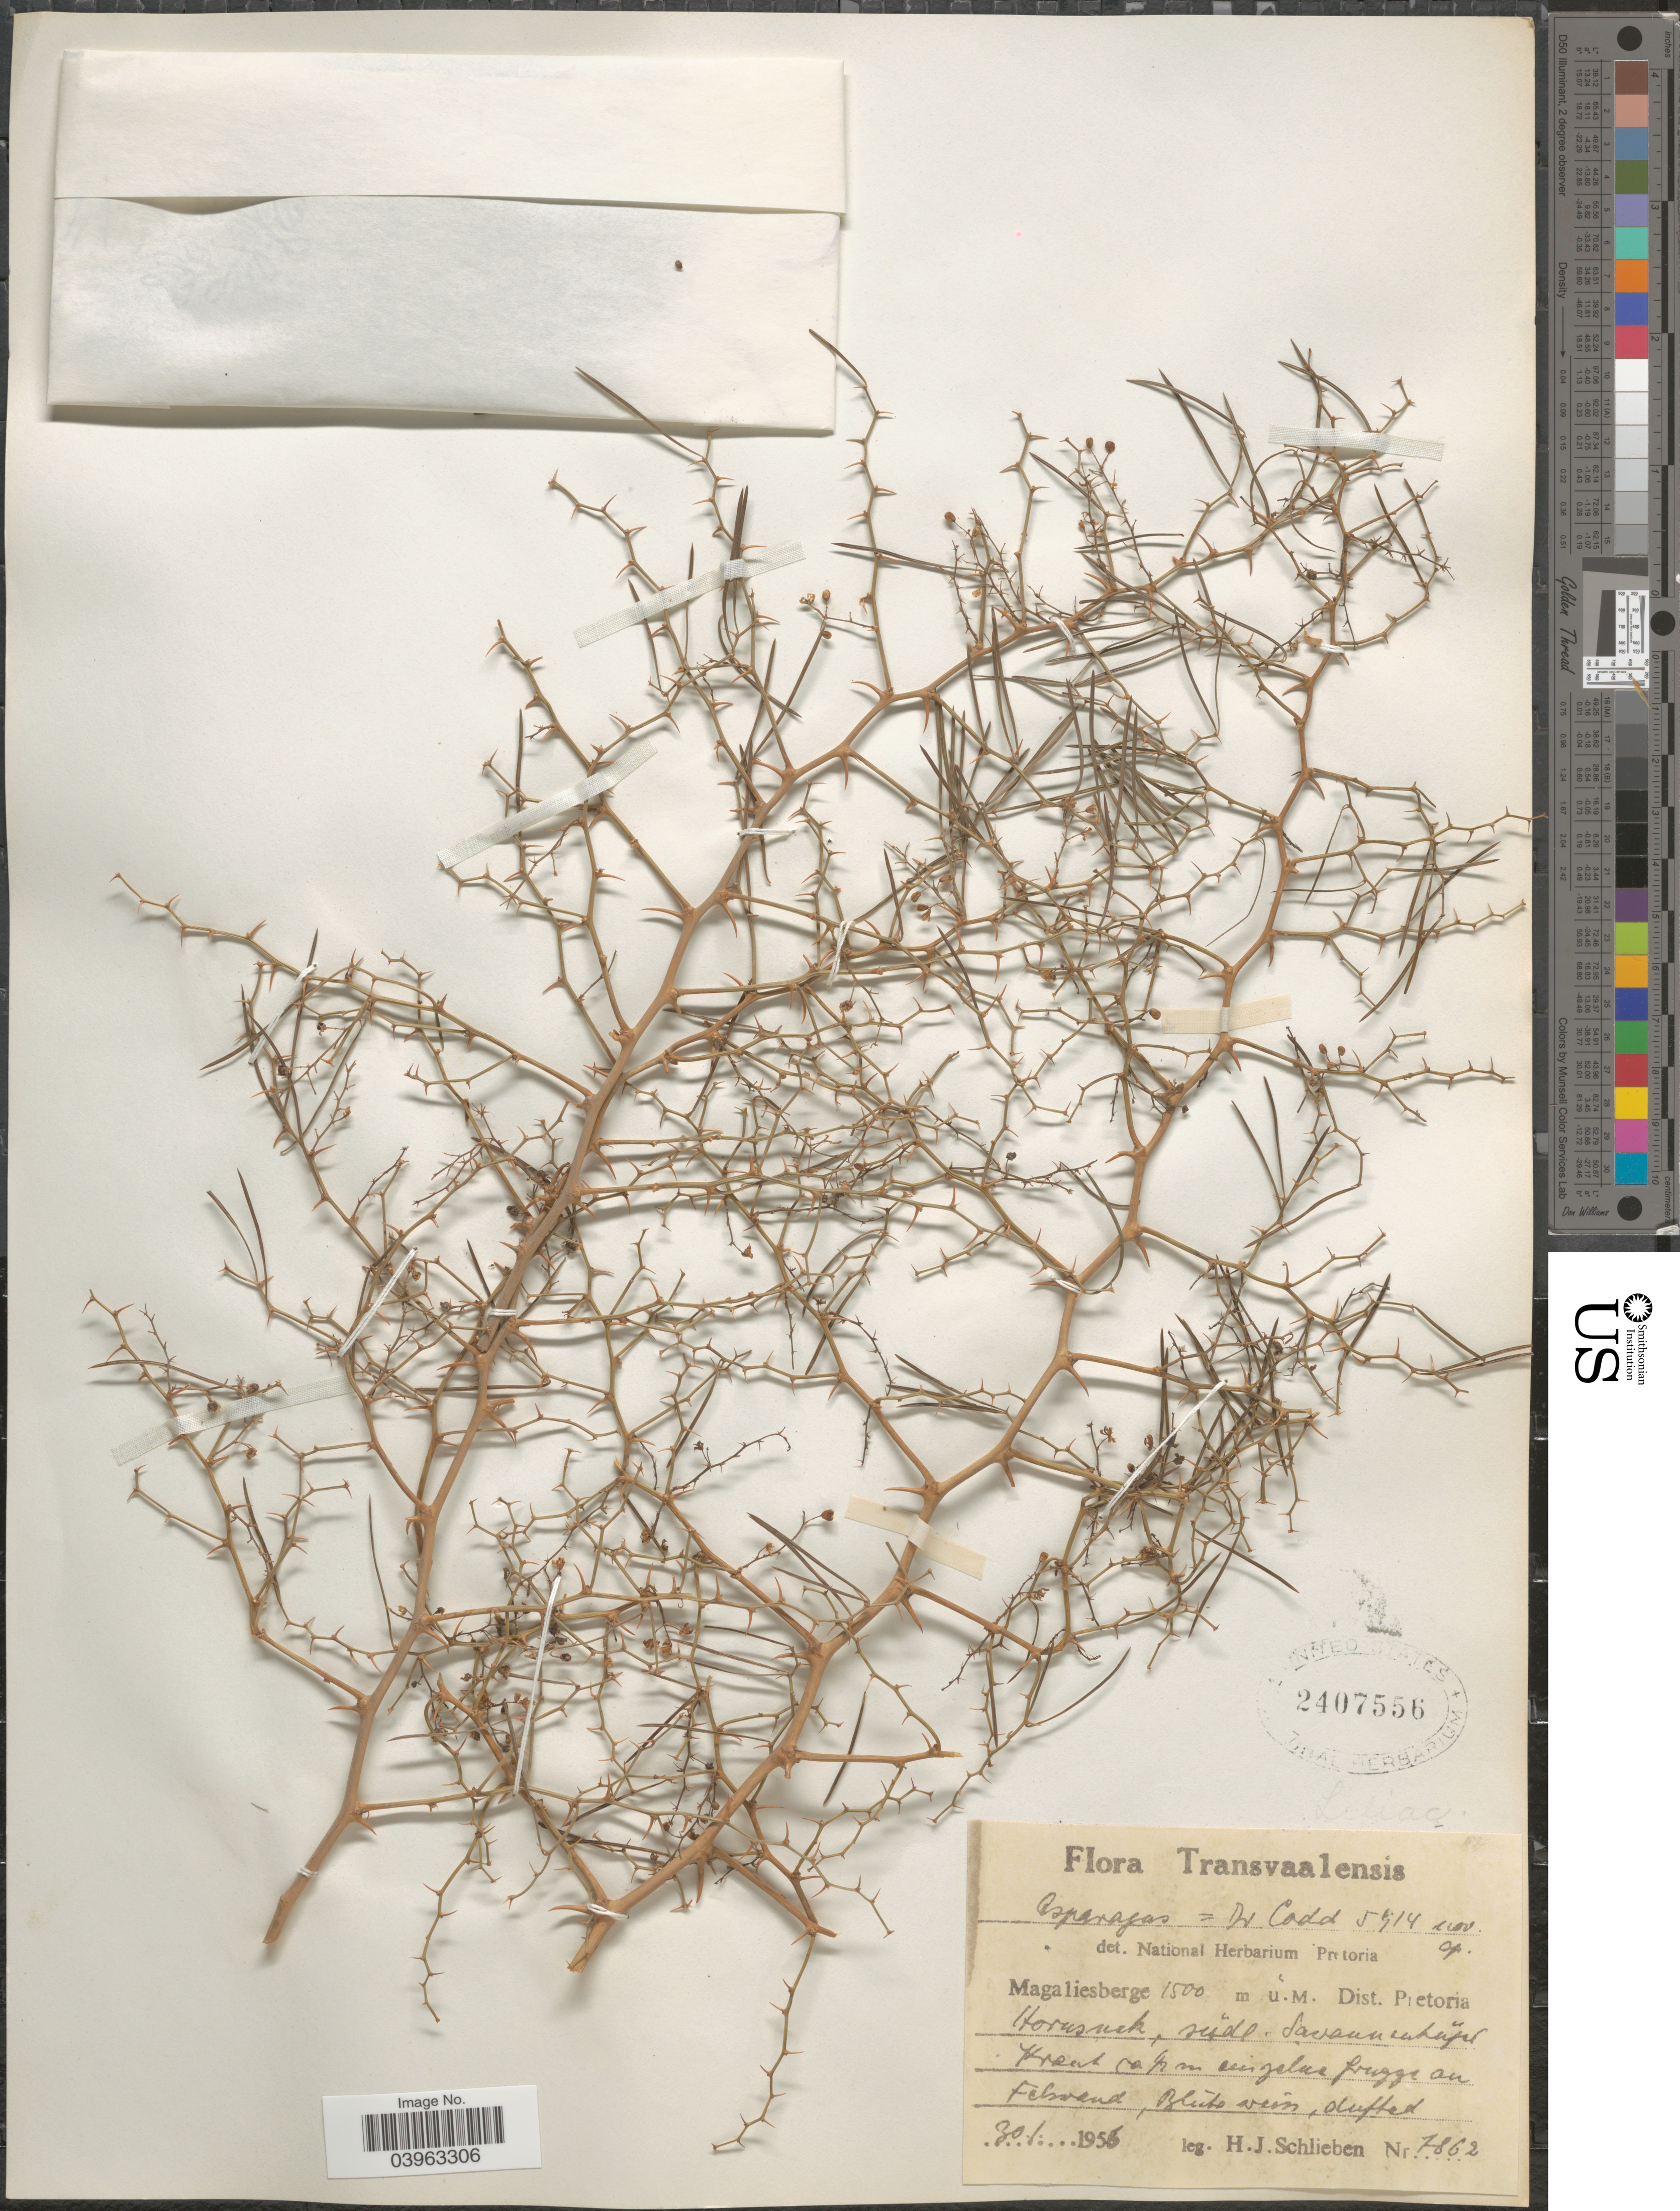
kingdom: Plantae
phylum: Tracheophyta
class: Liliopsida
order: Asparagales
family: Asparagaceae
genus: Asparagus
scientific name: Asparagus sp.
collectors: H. J. Schlieben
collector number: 7862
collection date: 1956-01-30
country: South Africa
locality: Transvaalensis. Magaliesberge. Dist. Pretoria. Hornsnek.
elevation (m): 1500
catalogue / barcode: US 2407556